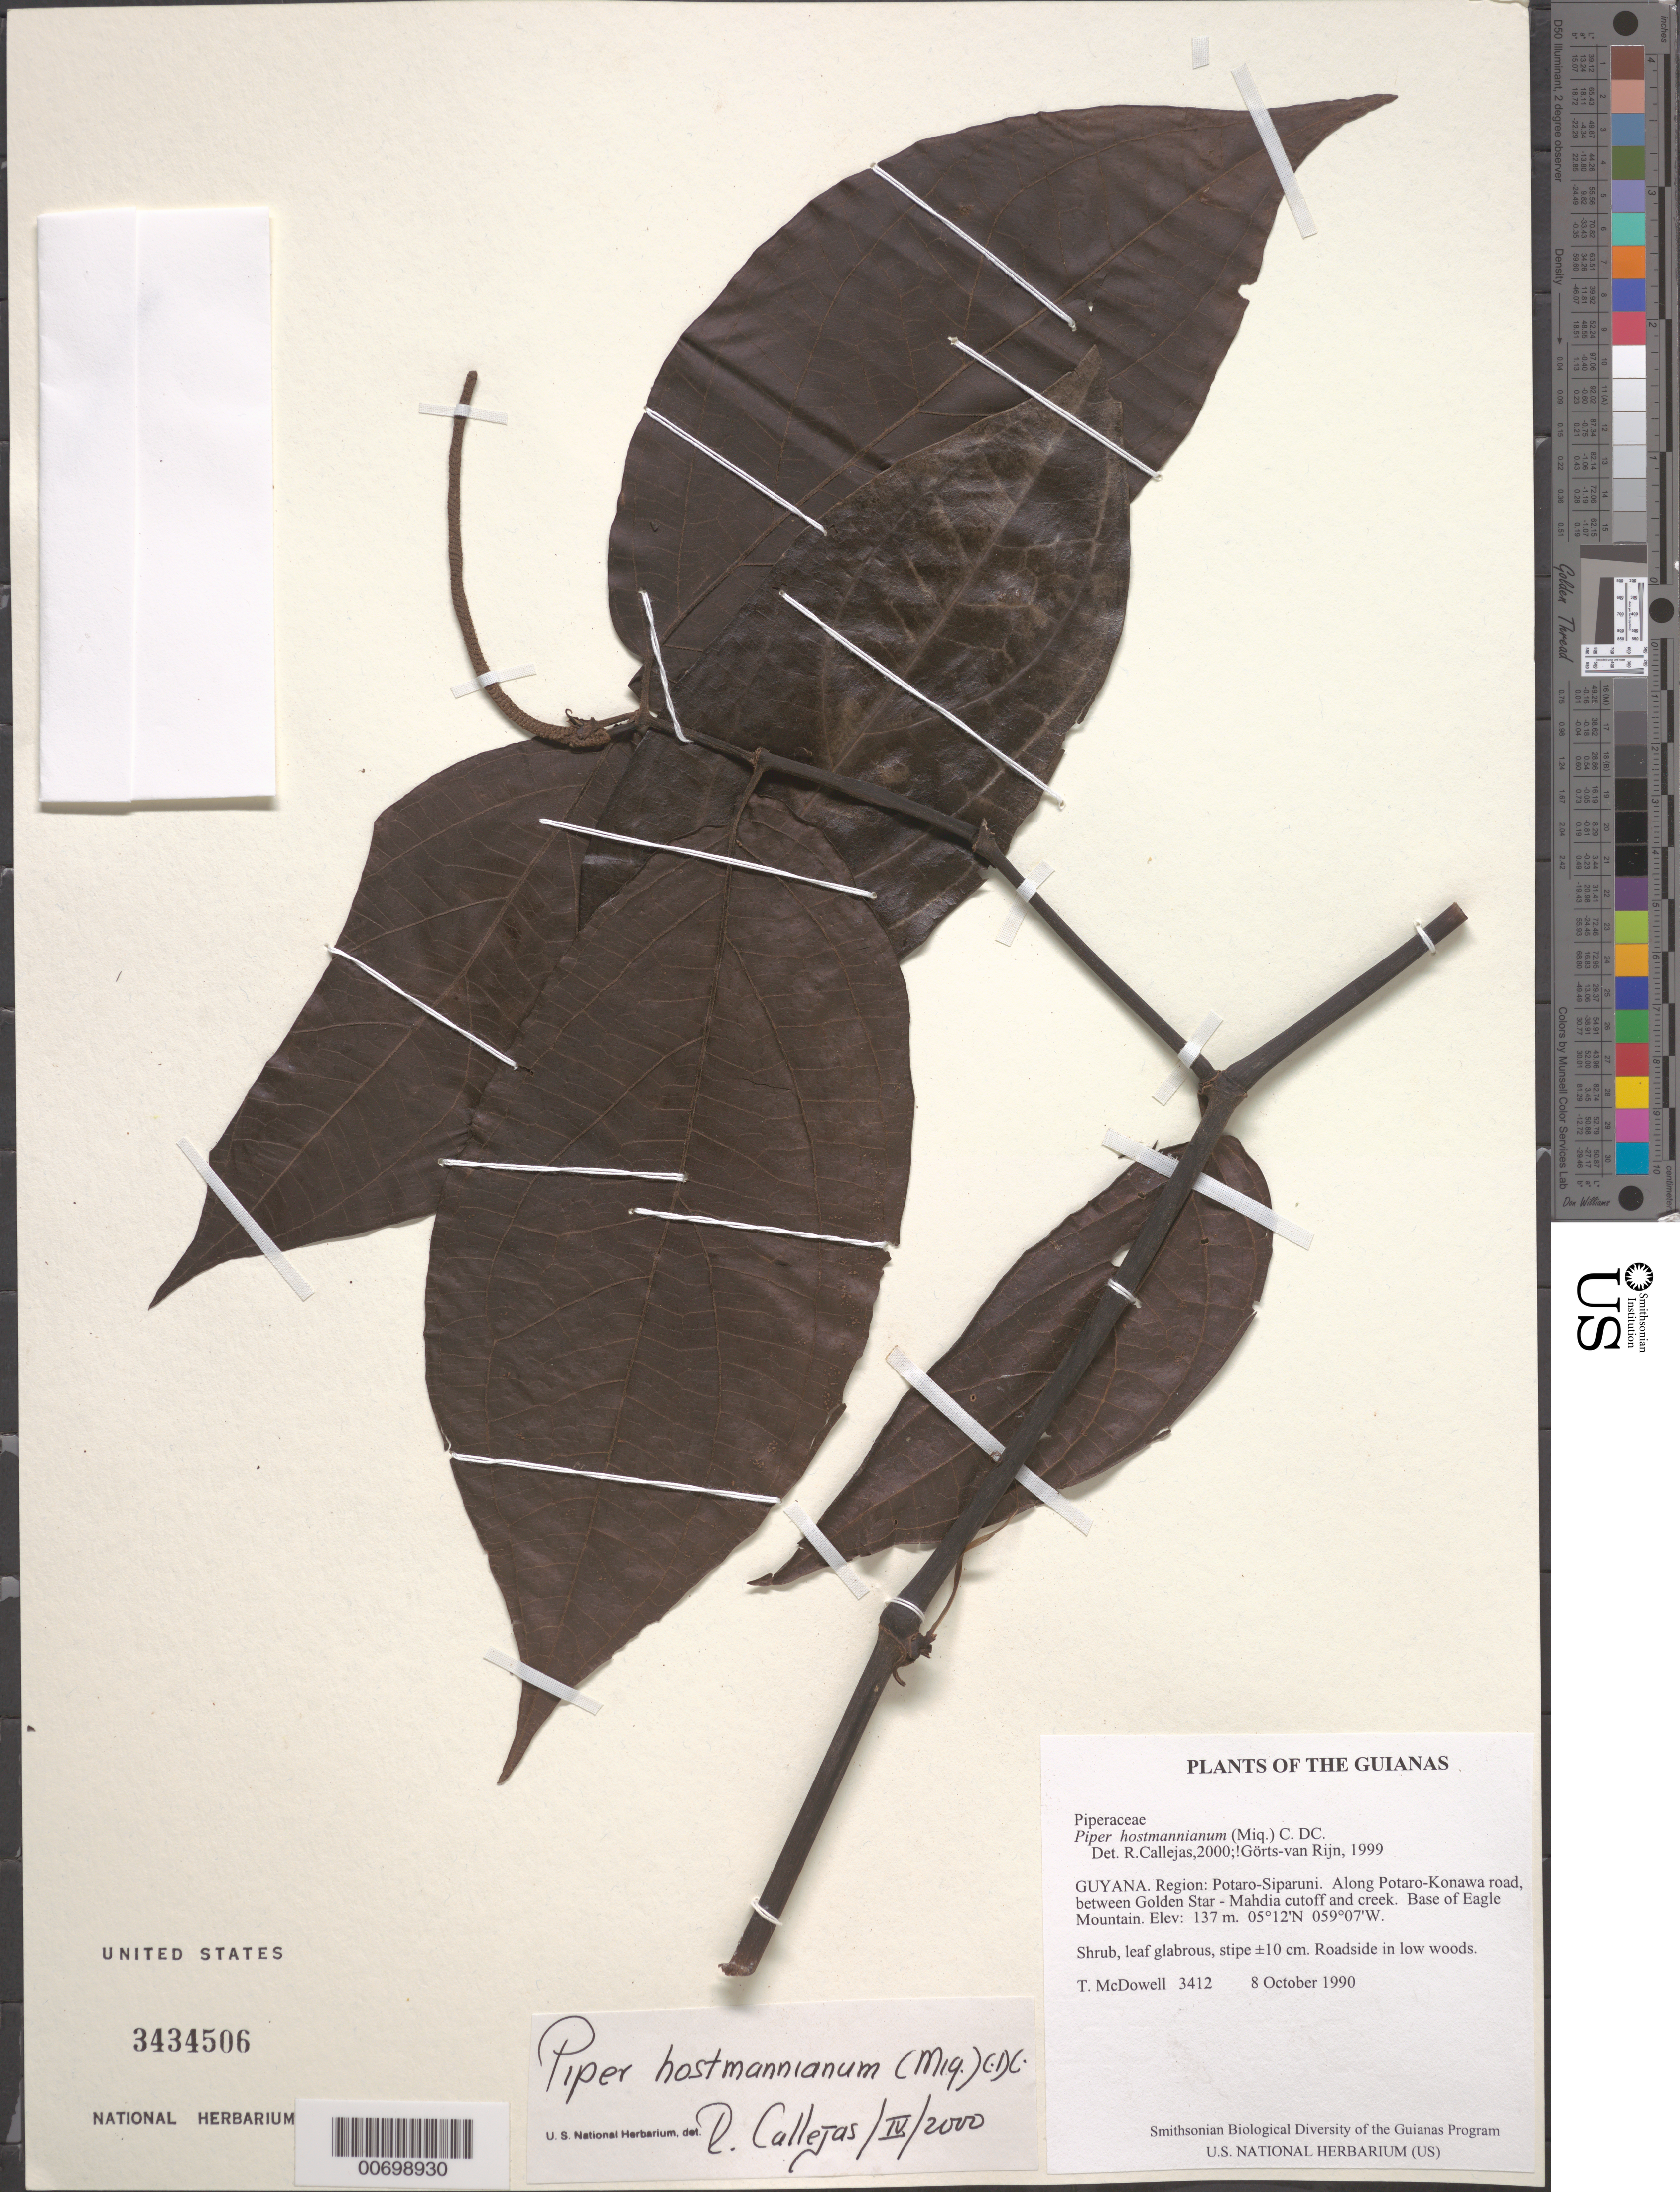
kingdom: Plantae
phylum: Tracheophyta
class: Magnoliopsida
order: Piperales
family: Piperaceae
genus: Piper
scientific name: Piper hostmannianum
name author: (Miq.) C. DC.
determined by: Görts-van Rijn, A. R. A.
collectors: T. McDowell & D. Gopaul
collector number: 3412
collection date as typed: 8 October 1990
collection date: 1990-10-08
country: Guyana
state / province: Potaro-Siparuni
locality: Along Potaro-Konawa road, between Golden Star - Mahdia cutoff and creek. Base of Eagle Mountain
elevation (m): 137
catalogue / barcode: US 3434506